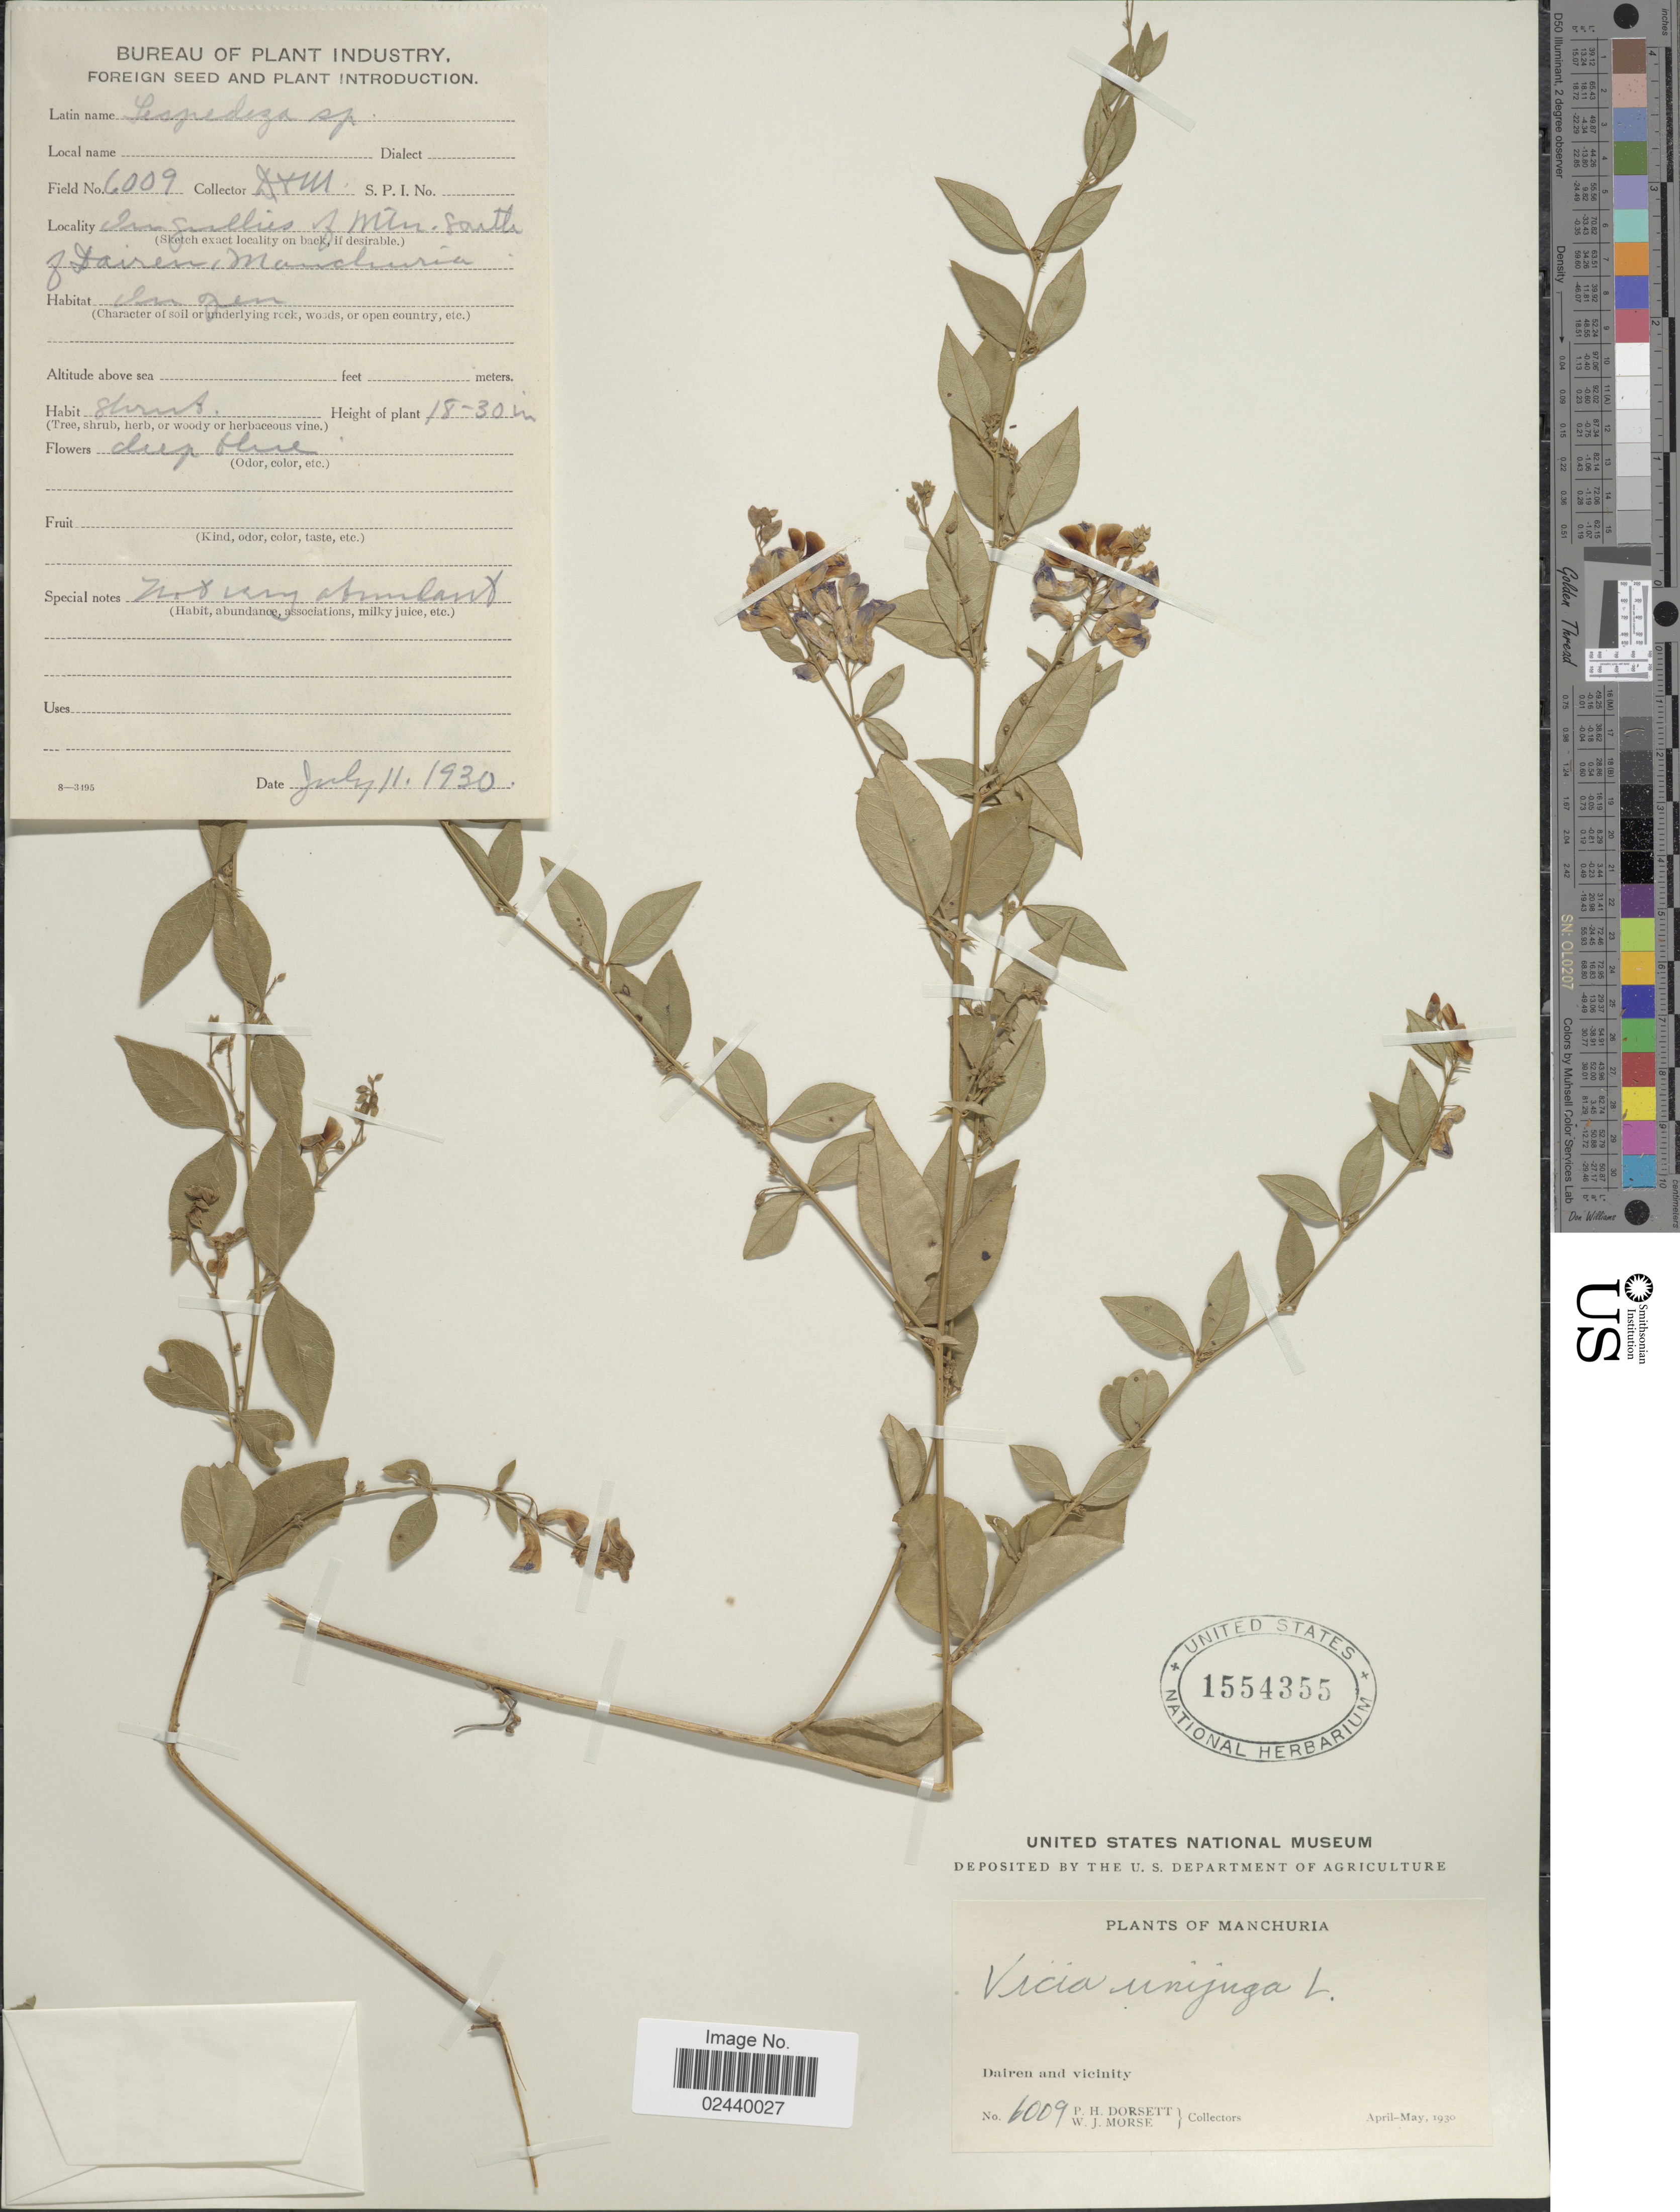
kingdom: Plantae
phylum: Tracheophyta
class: Magnoliopsida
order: Fabales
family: Fabaceae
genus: Vicia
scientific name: Vicia unijuga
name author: A. Braun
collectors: J. Dorsett & W. J. Morse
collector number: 6009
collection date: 1930-07-11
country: China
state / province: Liaoning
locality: Manchuria, Dairen and vicinity, In gullies of Mtn. south of Dairen, Manchuria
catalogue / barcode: US 1554355